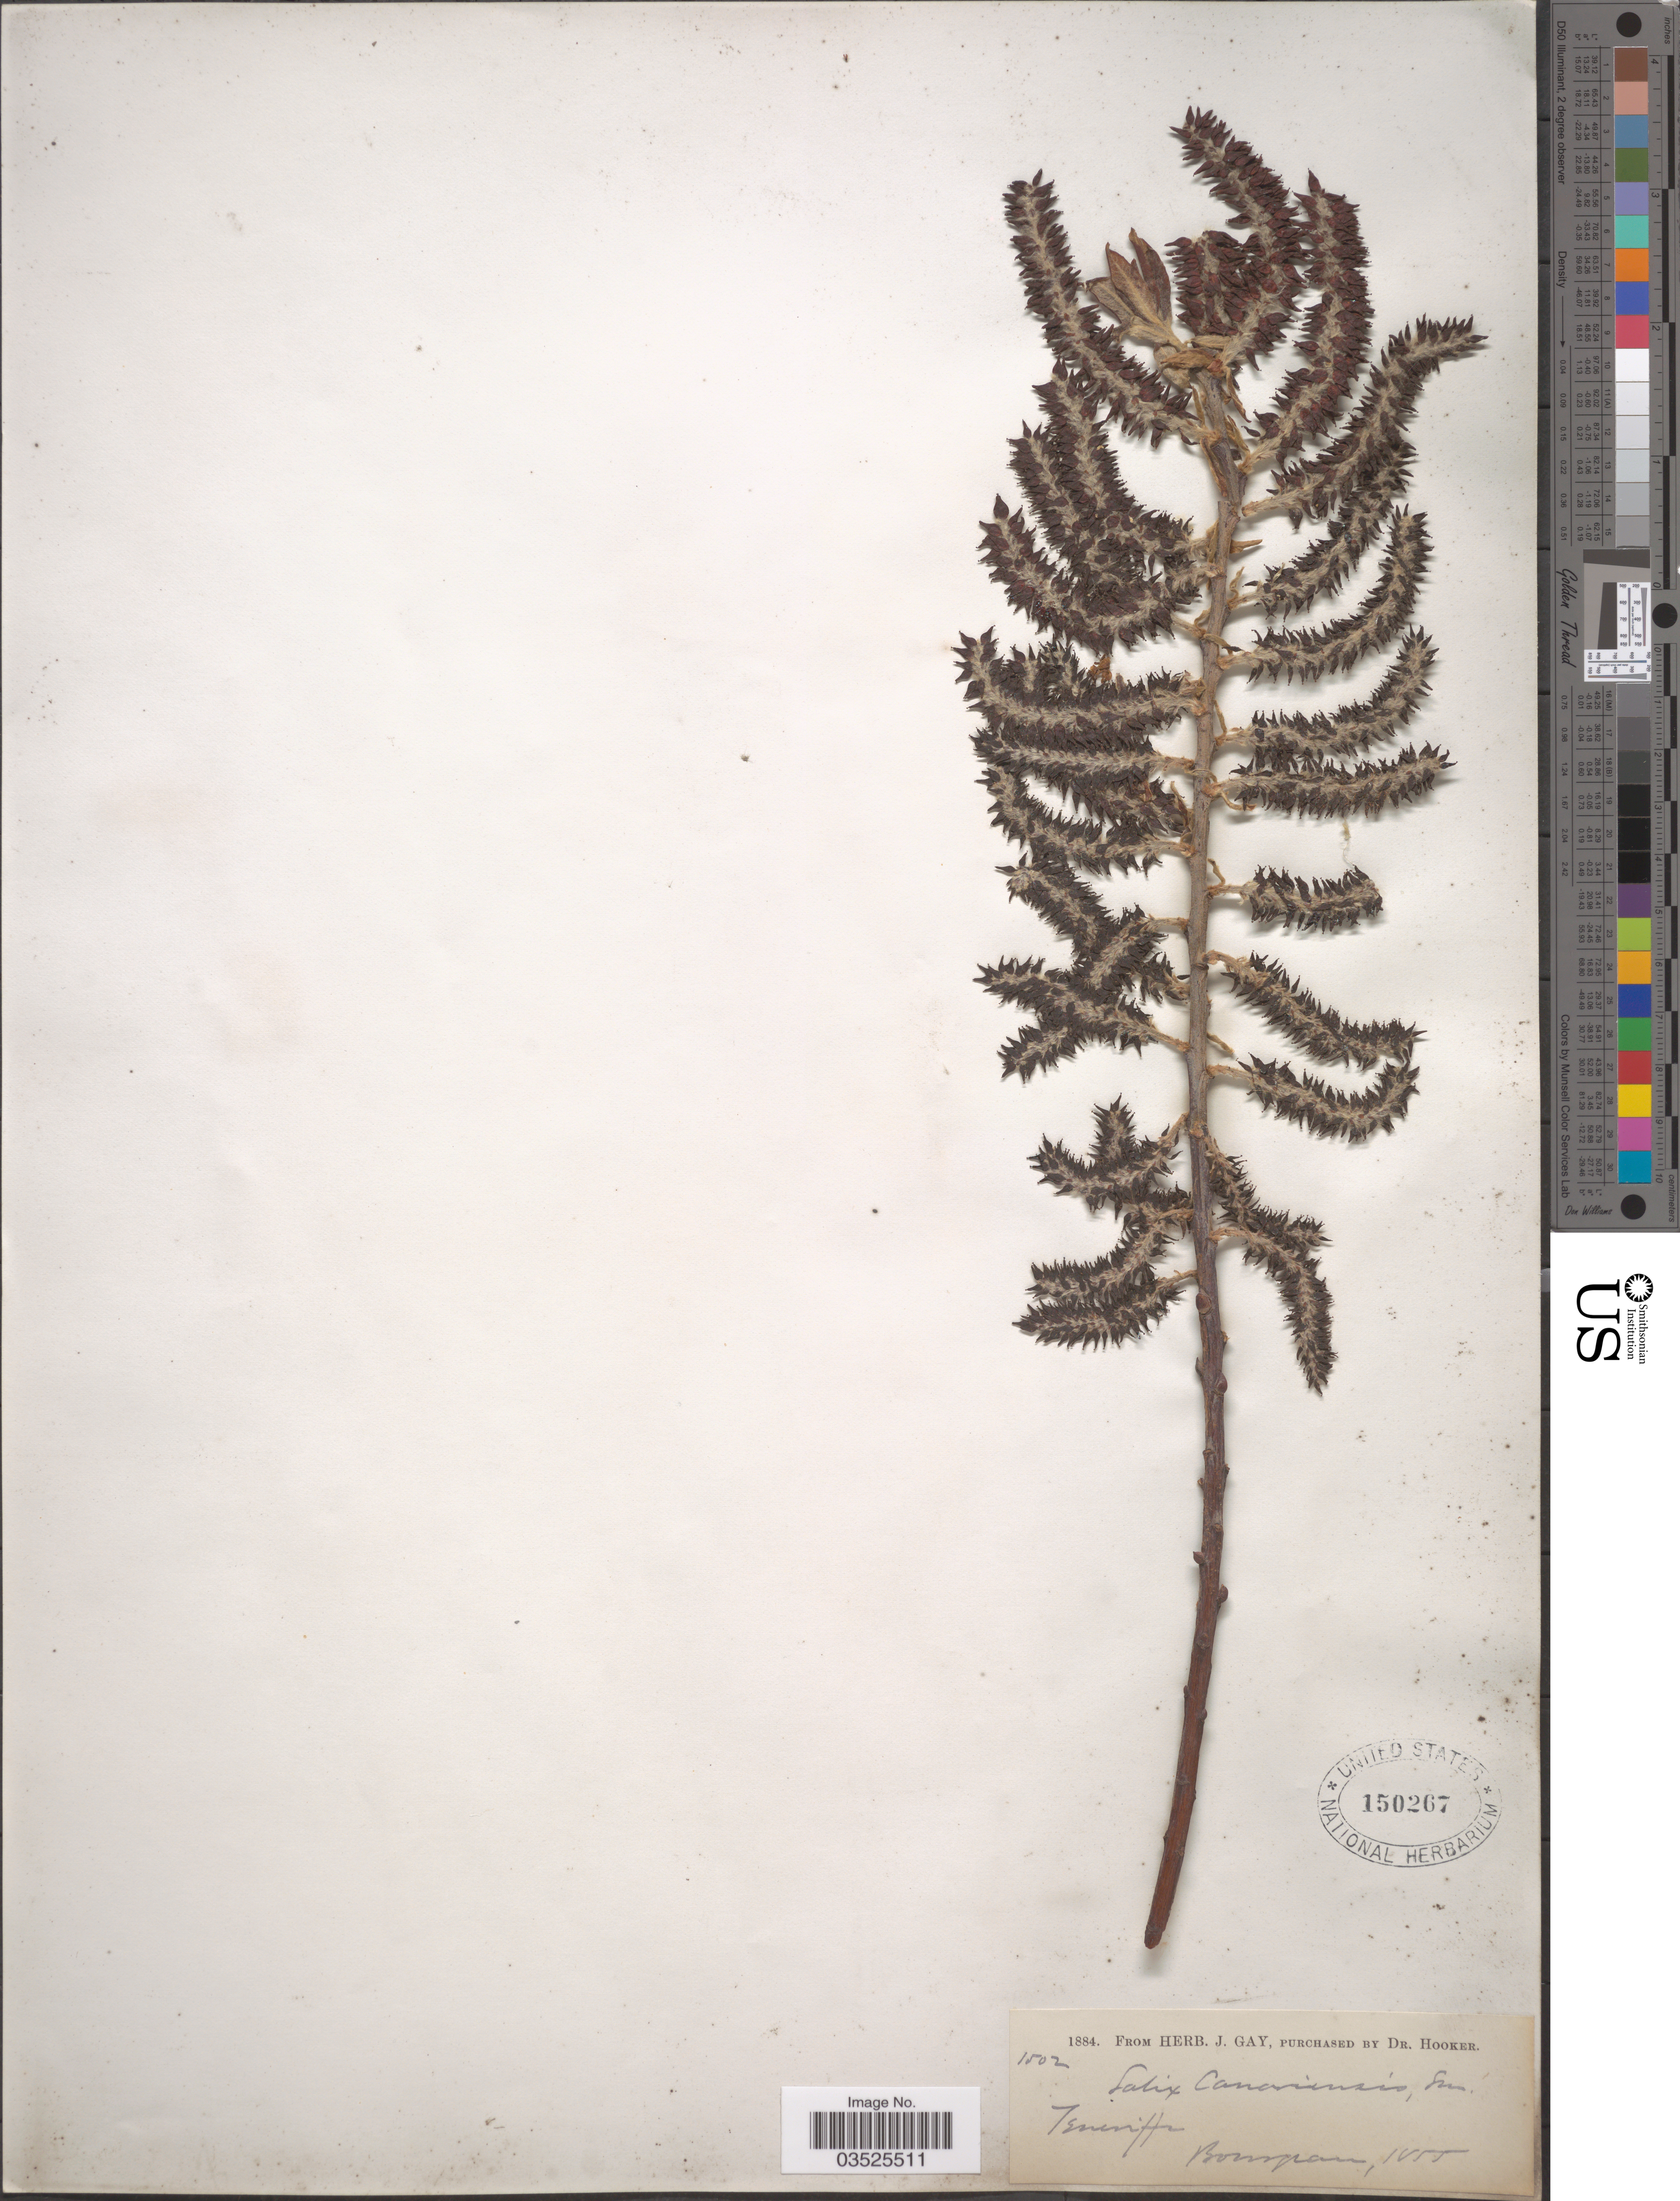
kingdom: Plantae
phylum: Tracheophyta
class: Magnoliopsida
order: Malpighiales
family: Salicaceae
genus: Salix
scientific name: Salix canariensis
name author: C. Sm. ex Link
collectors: -. Bourgeau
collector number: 1502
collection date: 1855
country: Spain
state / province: Canarias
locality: Teneriffe.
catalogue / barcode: US 150267